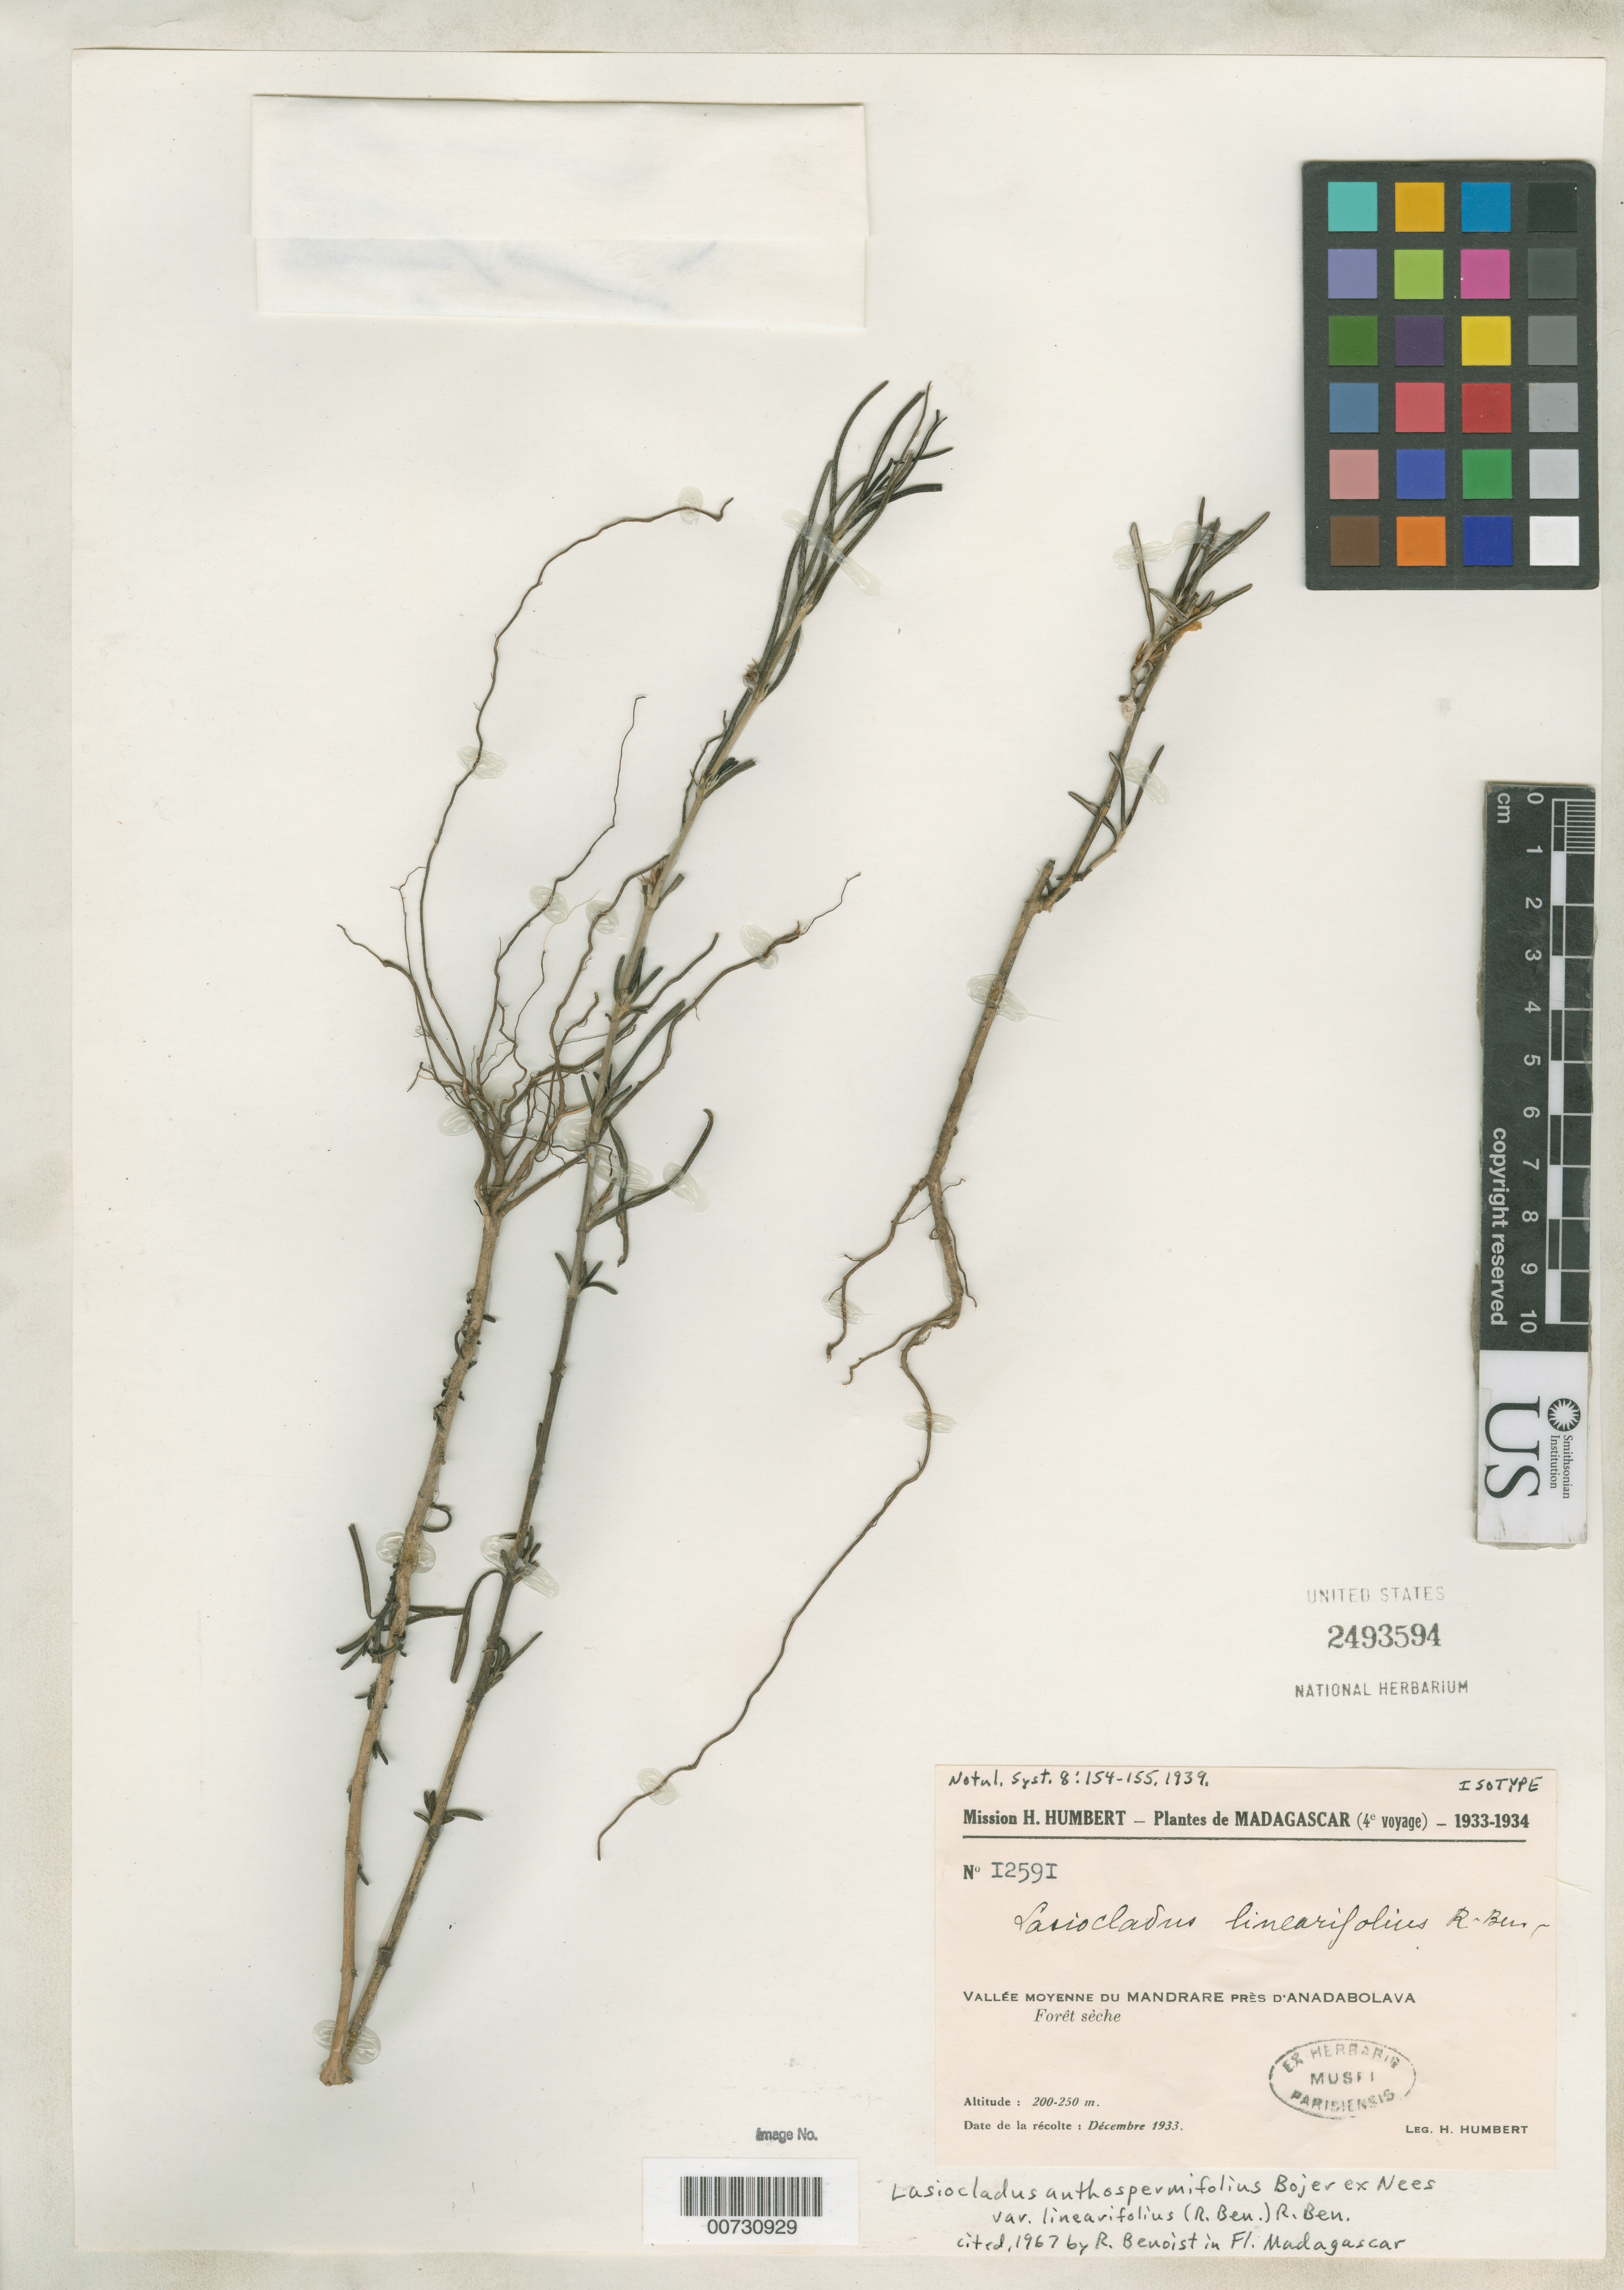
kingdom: Plantae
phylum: Tracheophyta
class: Magnoliopsida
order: Lamiales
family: Acanthaceae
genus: Lasiocladus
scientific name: Lasiocladus linearifolius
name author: Benoist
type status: Isotype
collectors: H. Humbert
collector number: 12591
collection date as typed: Dec 1933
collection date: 1933-12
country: Madagascar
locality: Vallée moyenne du Mandrare près d'Anadabolava.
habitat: Forêt sèche.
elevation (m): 200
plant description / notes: Cited 1967 by R. Benoist, Fl. Madagasc.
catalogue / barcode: US 2493594